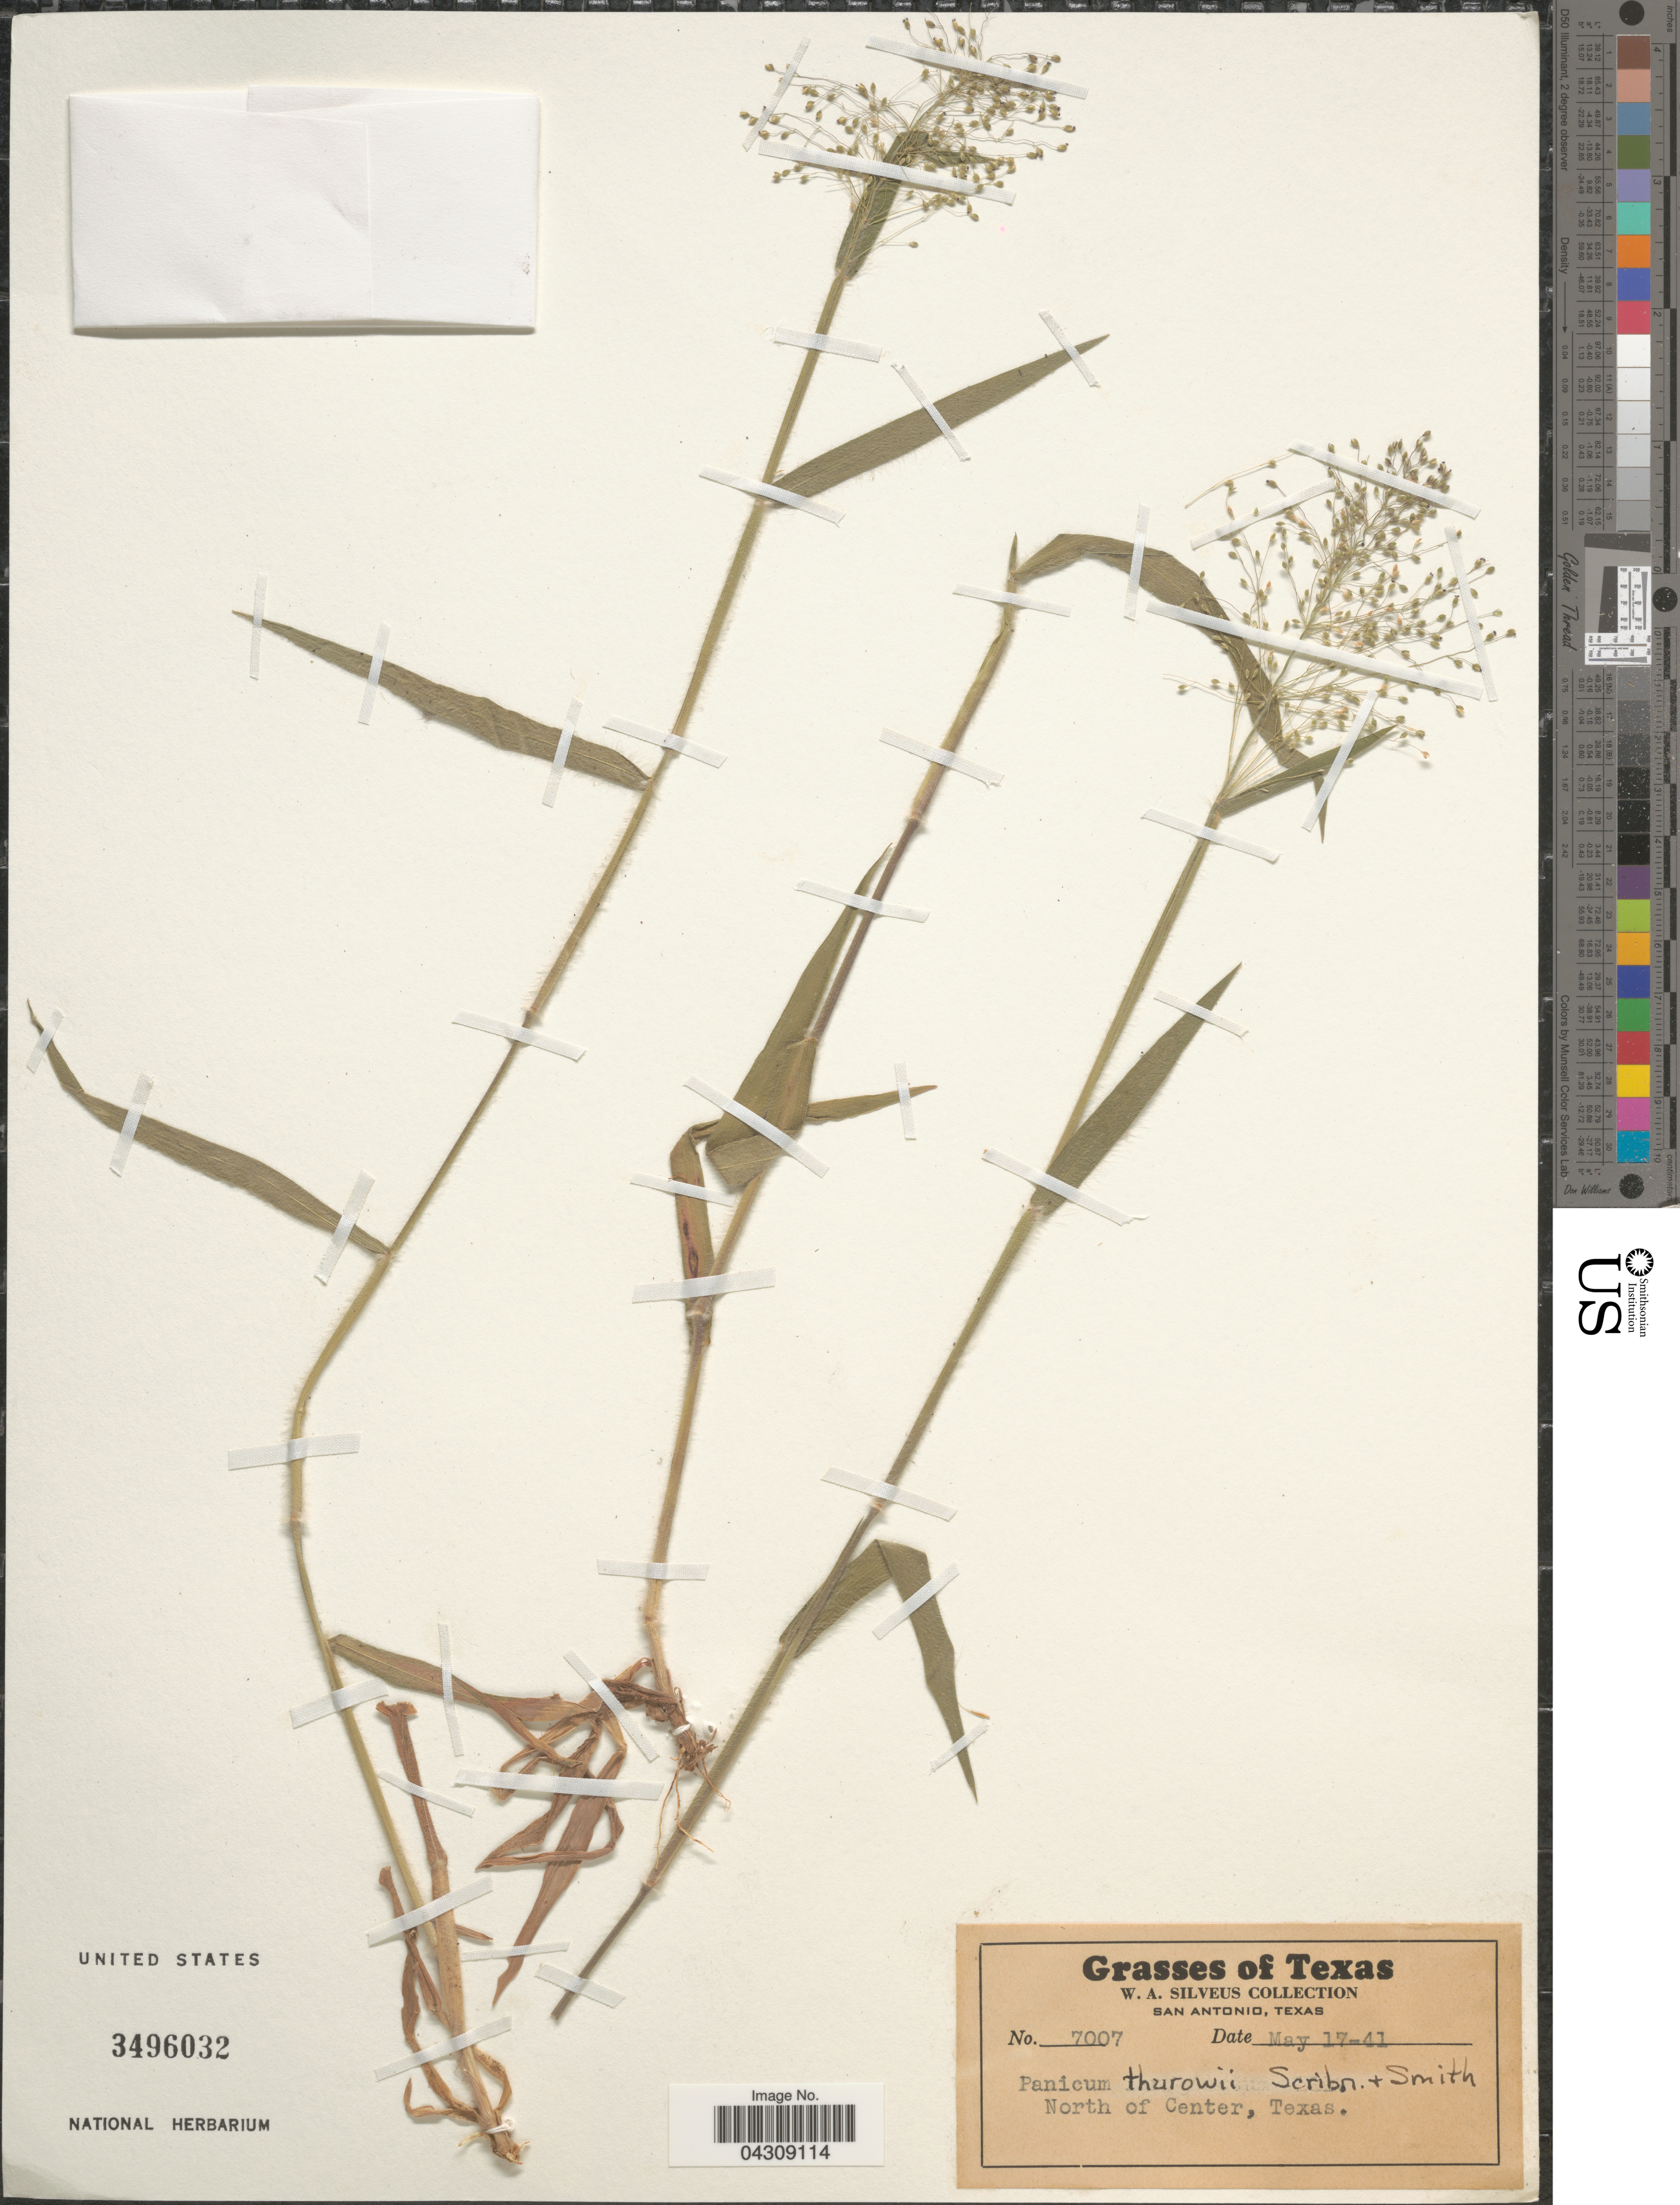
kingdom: Plantae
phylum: Tracheophyta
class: Liliopsida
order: Poales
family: Poaceae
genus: Dichanthelium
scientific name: Dichanthelium acuminatum var. acuminatum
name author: (Sw.) Gould & C.A. Clark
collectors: W. Silveus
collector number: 7007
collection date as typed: Transcribed d/m/y: 17/5/41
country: United States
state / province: Texas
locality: North of Center.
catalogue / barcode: US 3496032